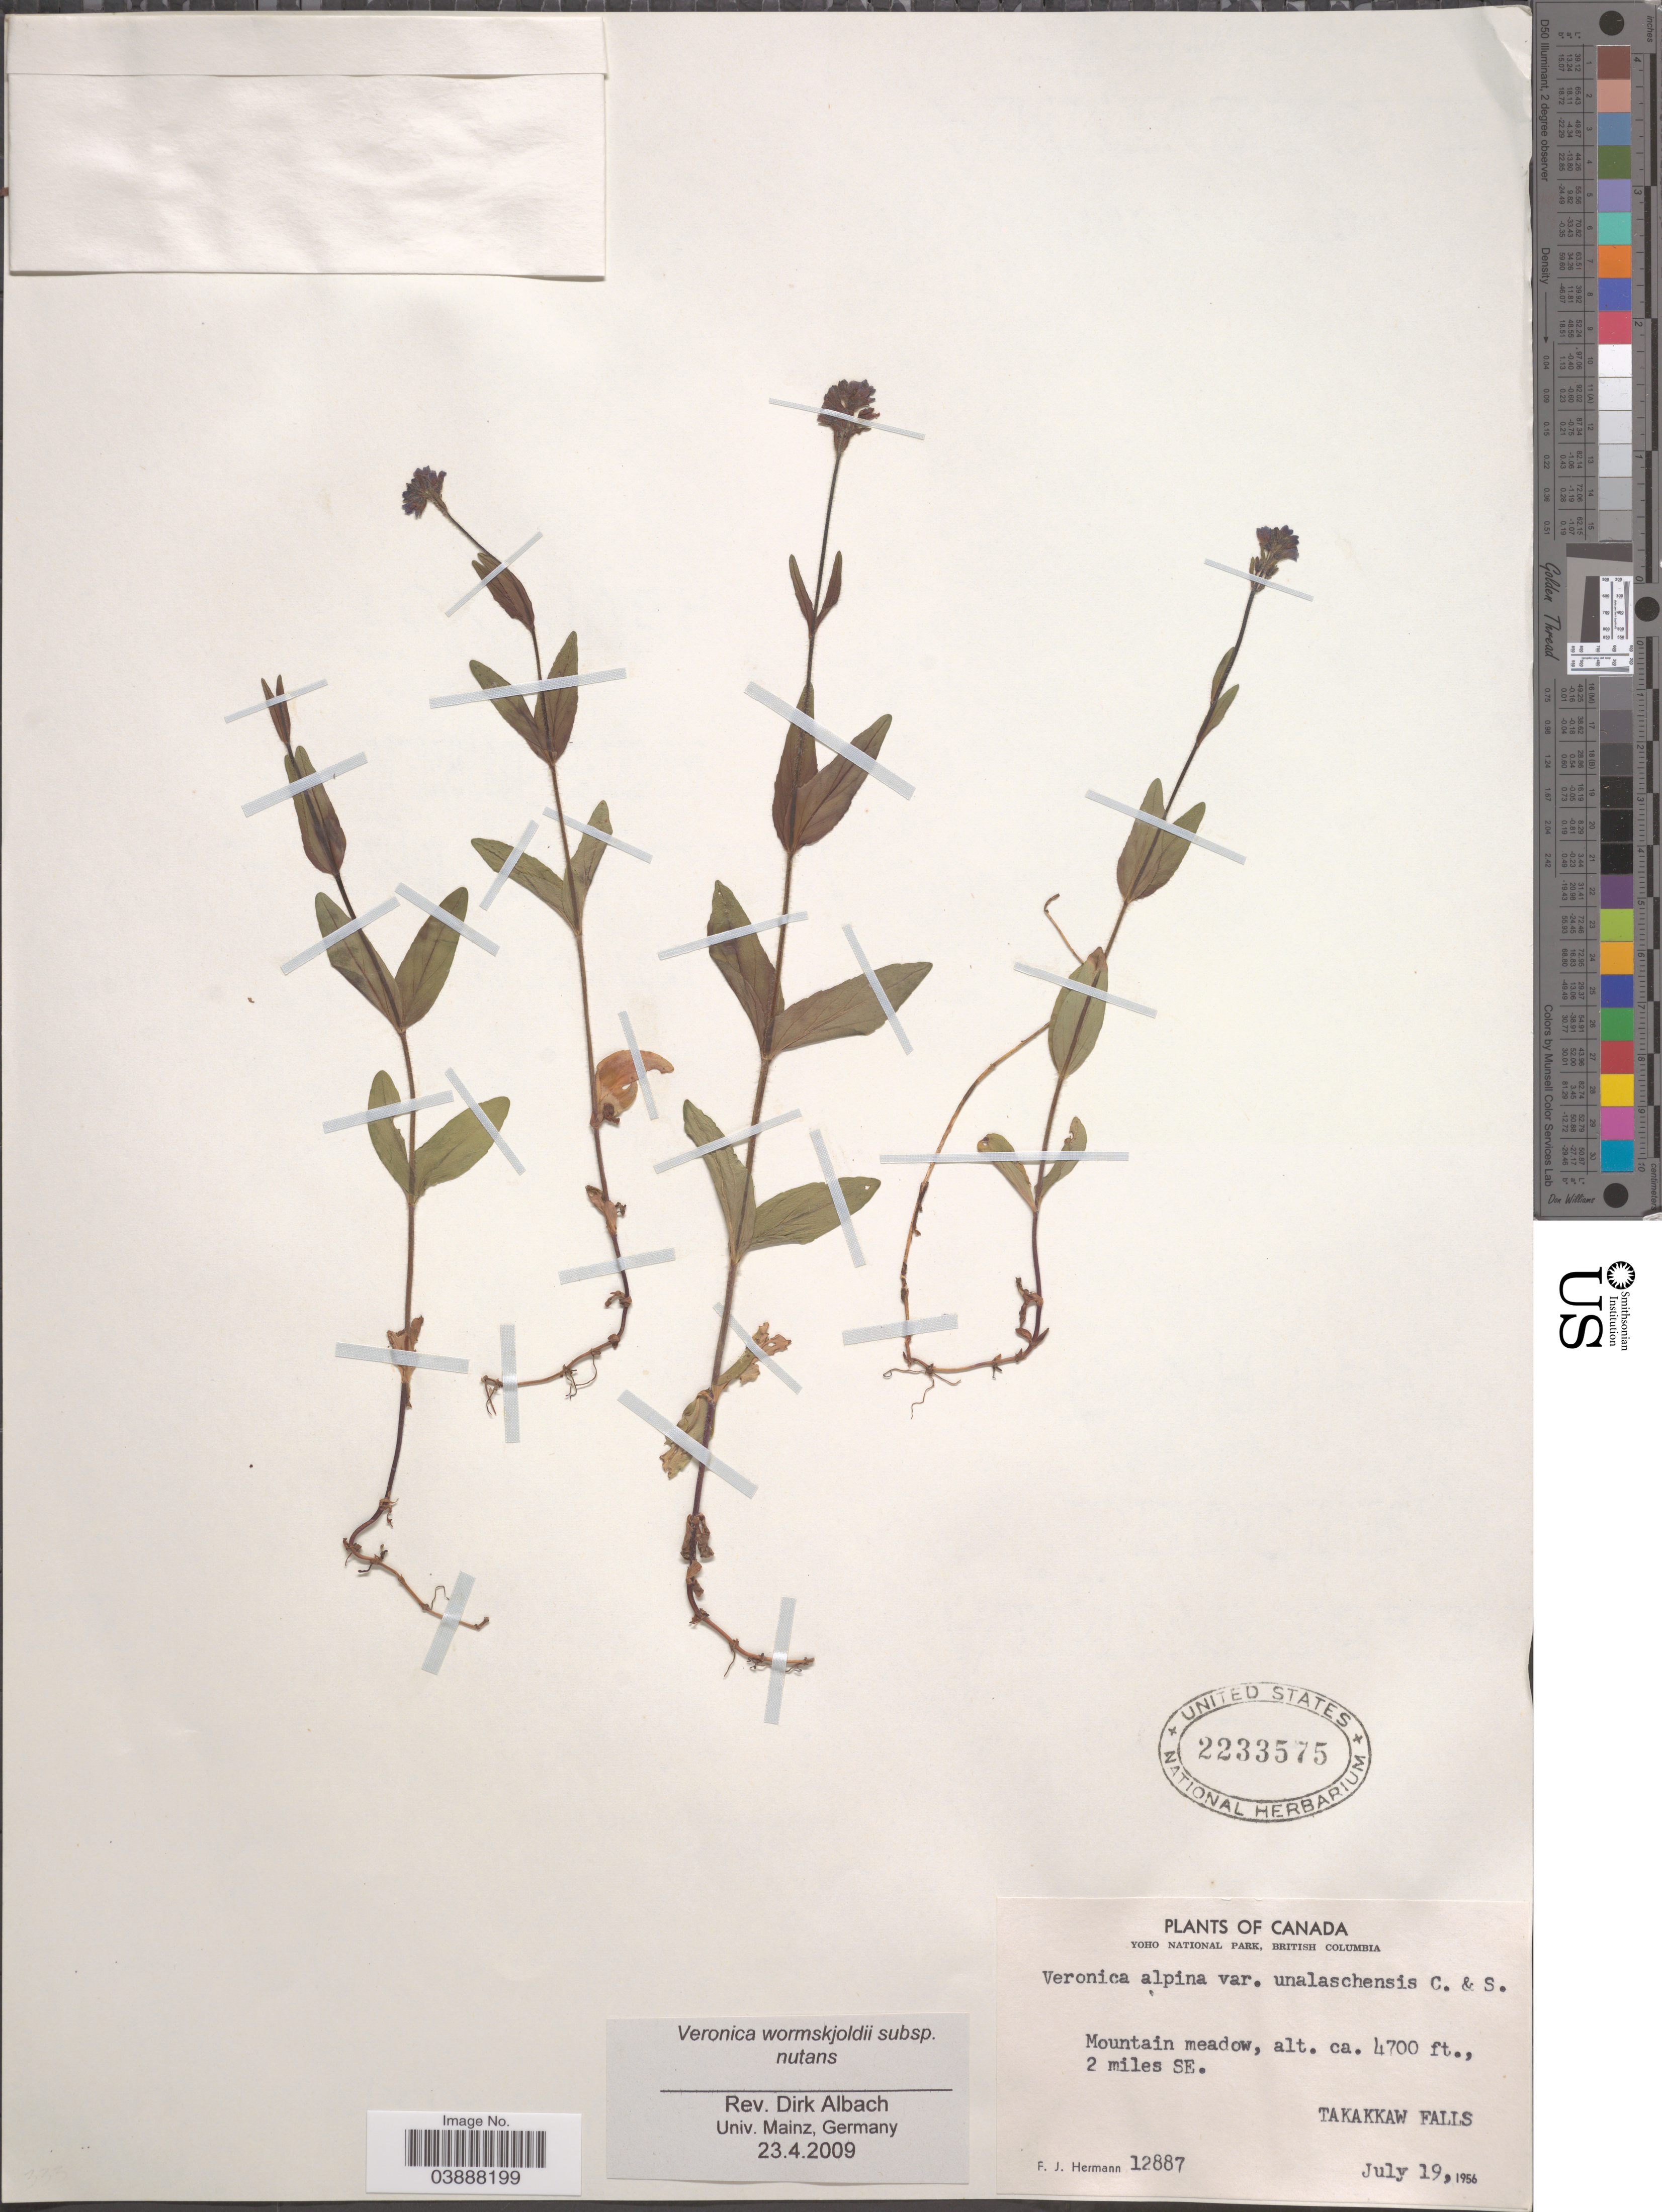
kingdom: Plantae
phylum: Tracheophyta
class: Magnoliopsida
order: Lamiales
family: Plantaginaceae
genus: Veronica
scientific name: Veronica wormskjoldii subsp. nutans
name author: (Bong.) Albach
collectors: F. J. Hermann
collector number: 12887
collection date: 1956-07-19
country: Canada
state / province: British Columbia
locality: Yoho National Park. Mountain meadow, 2 miles SE. Takakkaw Falls.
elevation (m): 1433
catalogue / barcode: US 2233575